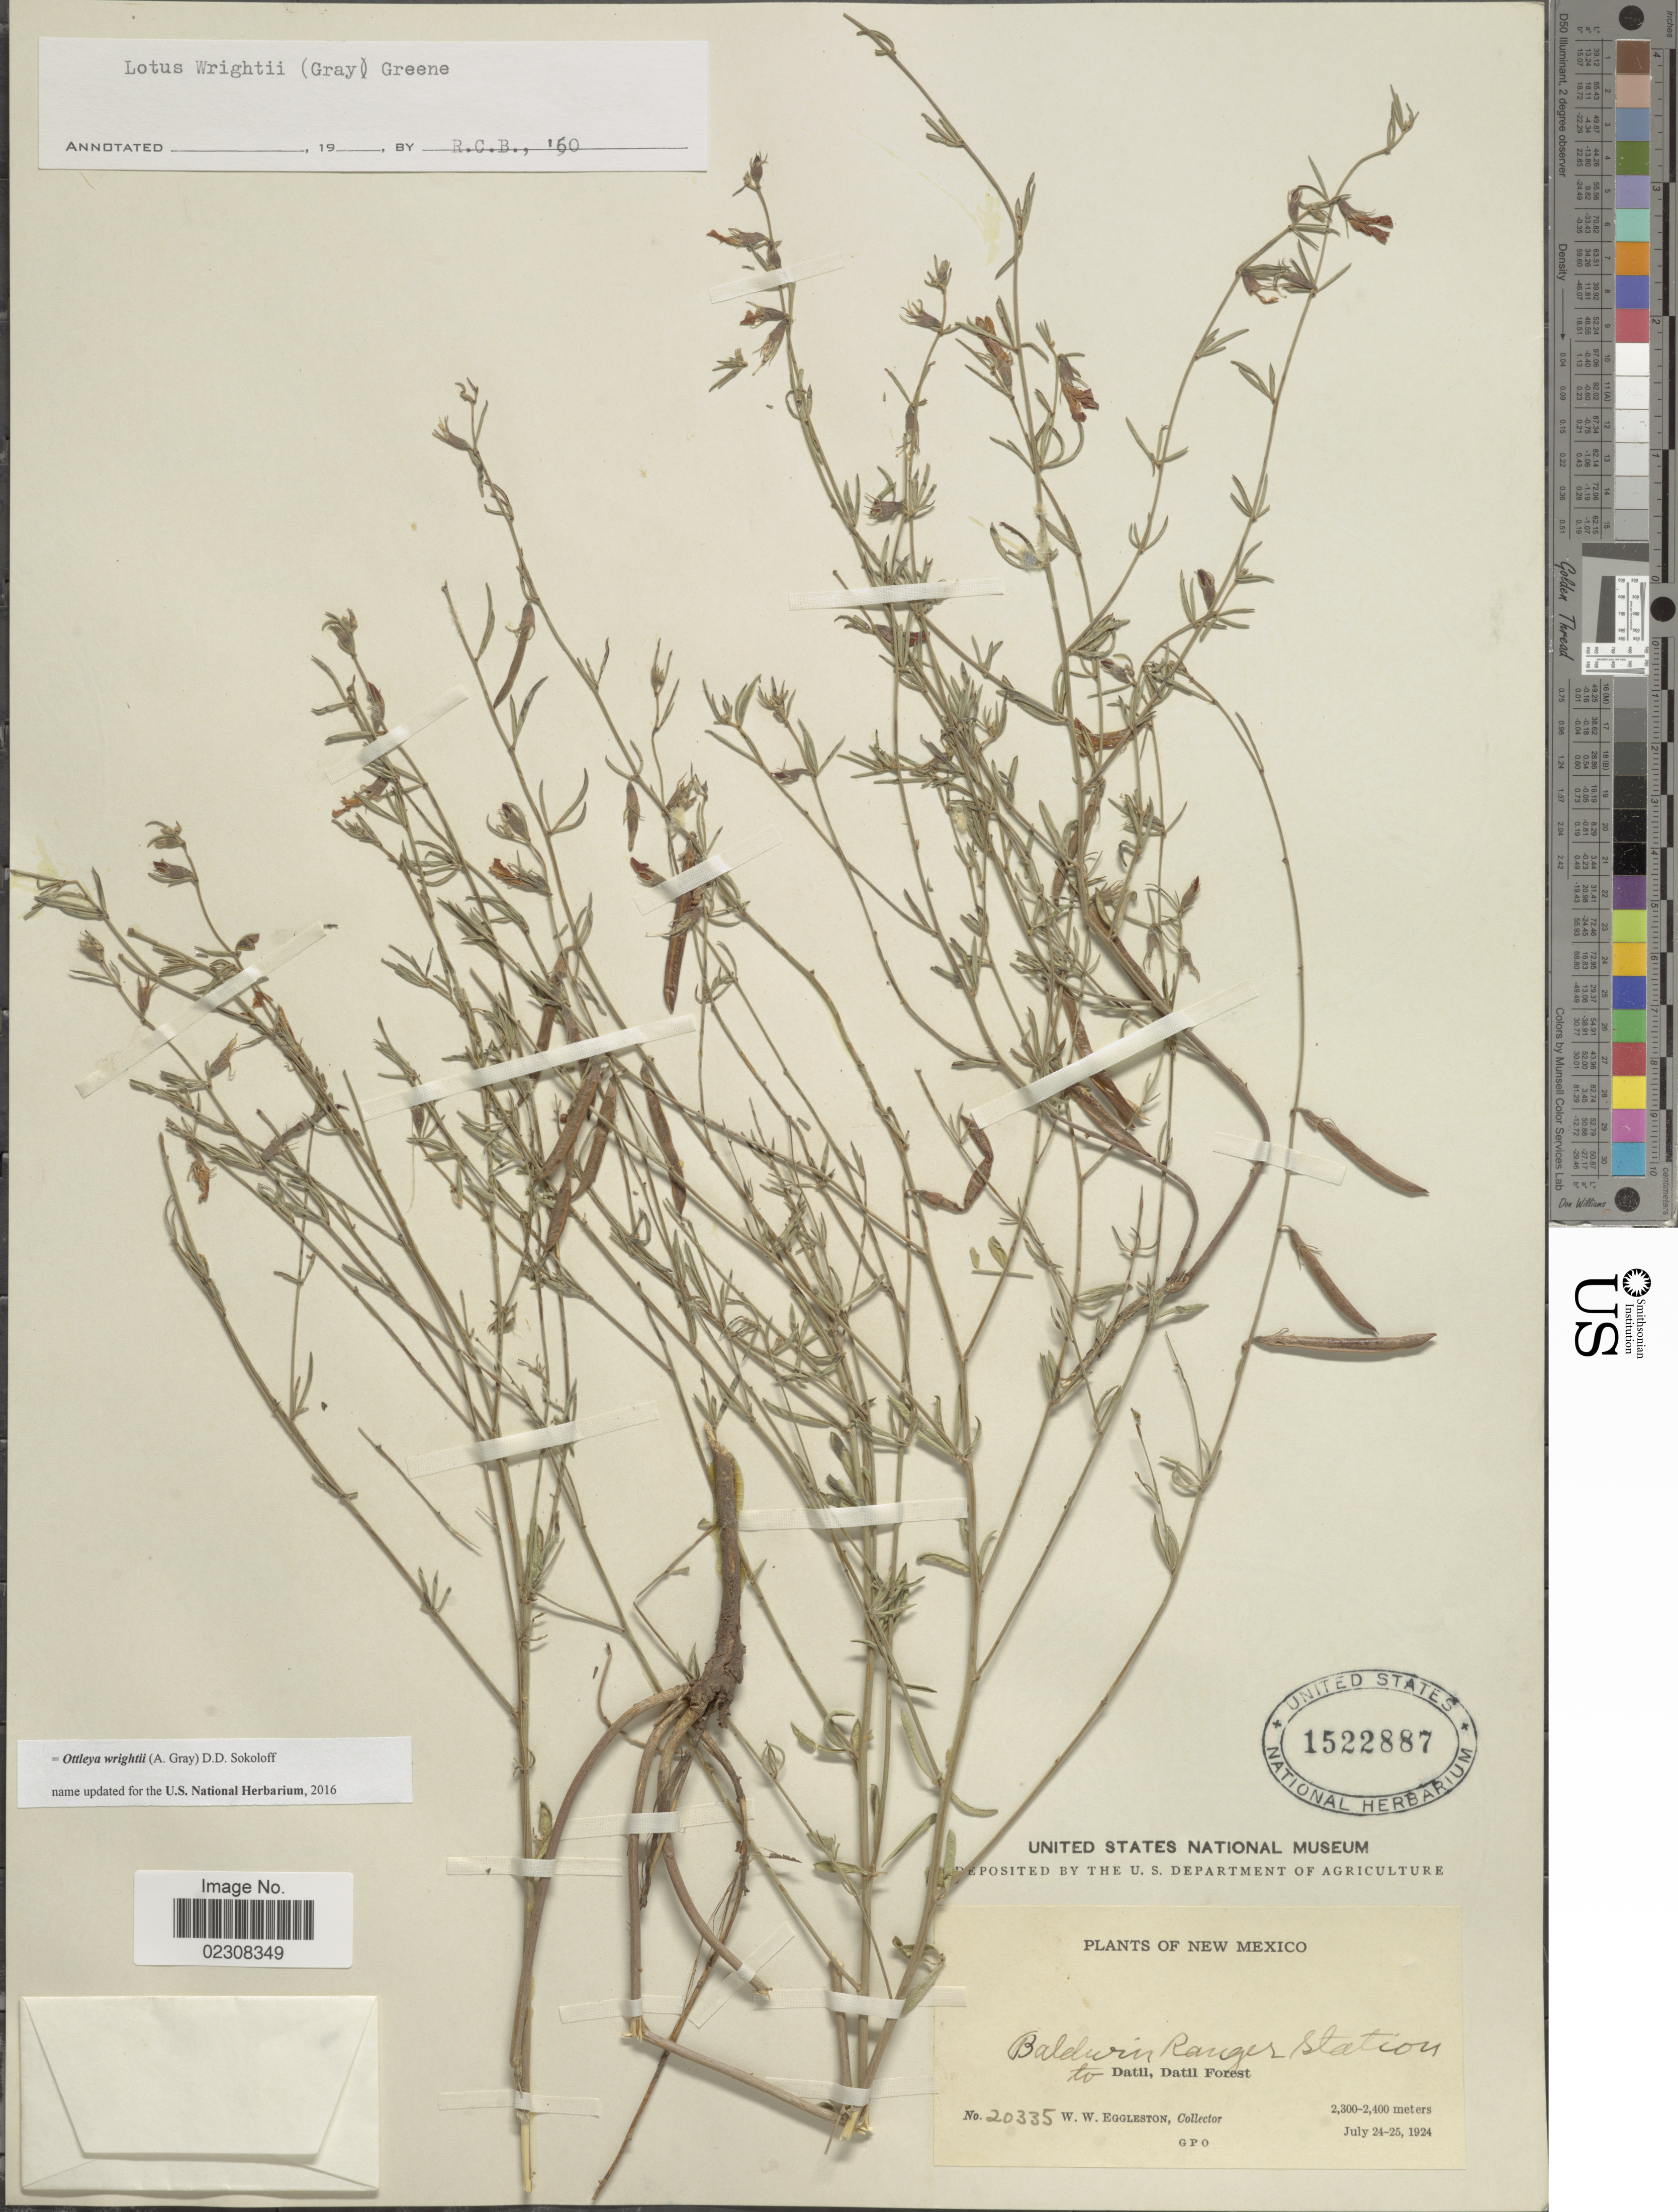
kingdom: Plantae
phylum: Tracheophyta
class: Magnoliopsida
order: Fabales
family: Fabaceae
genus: Ottleya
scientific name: Ottleya wrightii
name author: (A. Gray) D.D. Sokoloff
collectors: W. W. Eggleston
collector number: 20335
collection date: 1924-07-24/1924-07-25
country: United States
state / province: New Mexico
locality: Baldwin Ranger Station to Datil, Datil Forest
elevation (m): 2300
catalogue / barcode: US 1522887